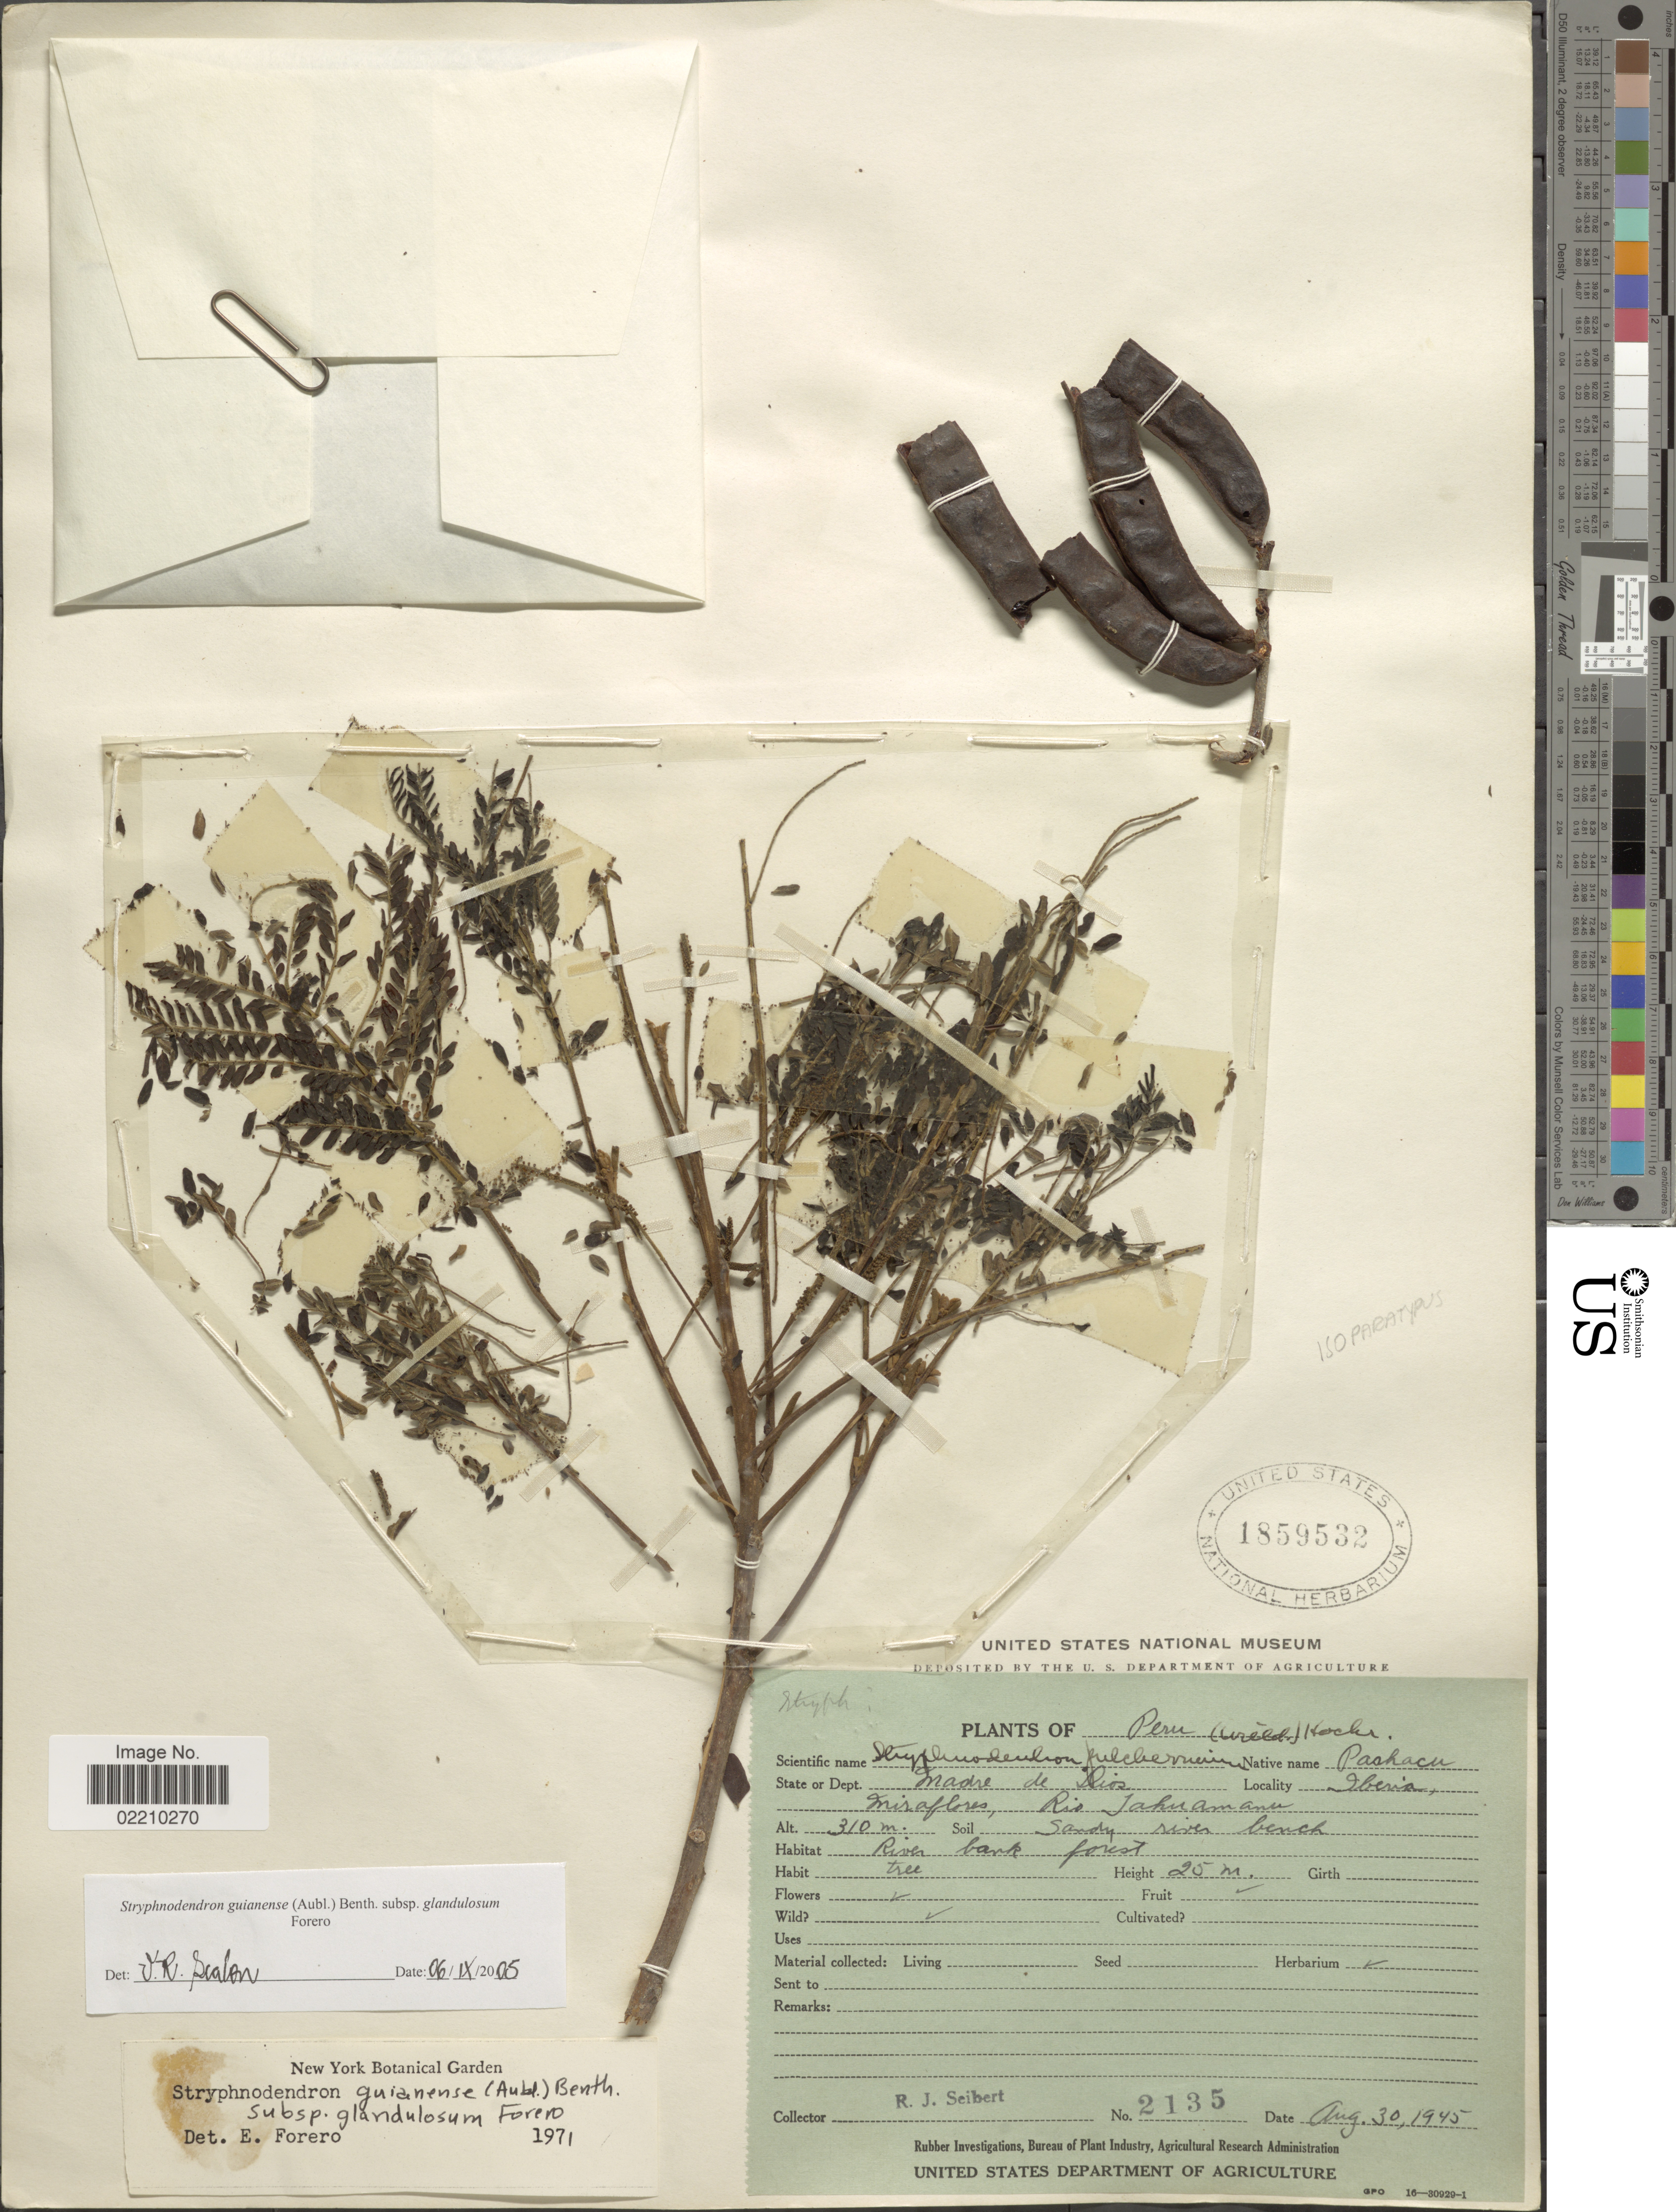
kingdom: Plantae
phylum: Tracheophyta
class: Magnoliopsida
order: Fabales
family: Fabaceae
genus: Stryphnodendron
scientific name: Stryphnodendron guianense subsp. glandulosum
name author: Forero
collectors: R. J. Seibert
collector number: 2135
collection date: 1945-08-30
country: Peru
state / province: Madre de Dios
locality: Dept. Madre de Rios, Ibena, Miraflores, Rio Jahuamanu, Sandy river bench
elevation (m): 310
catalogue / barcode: US 1859532